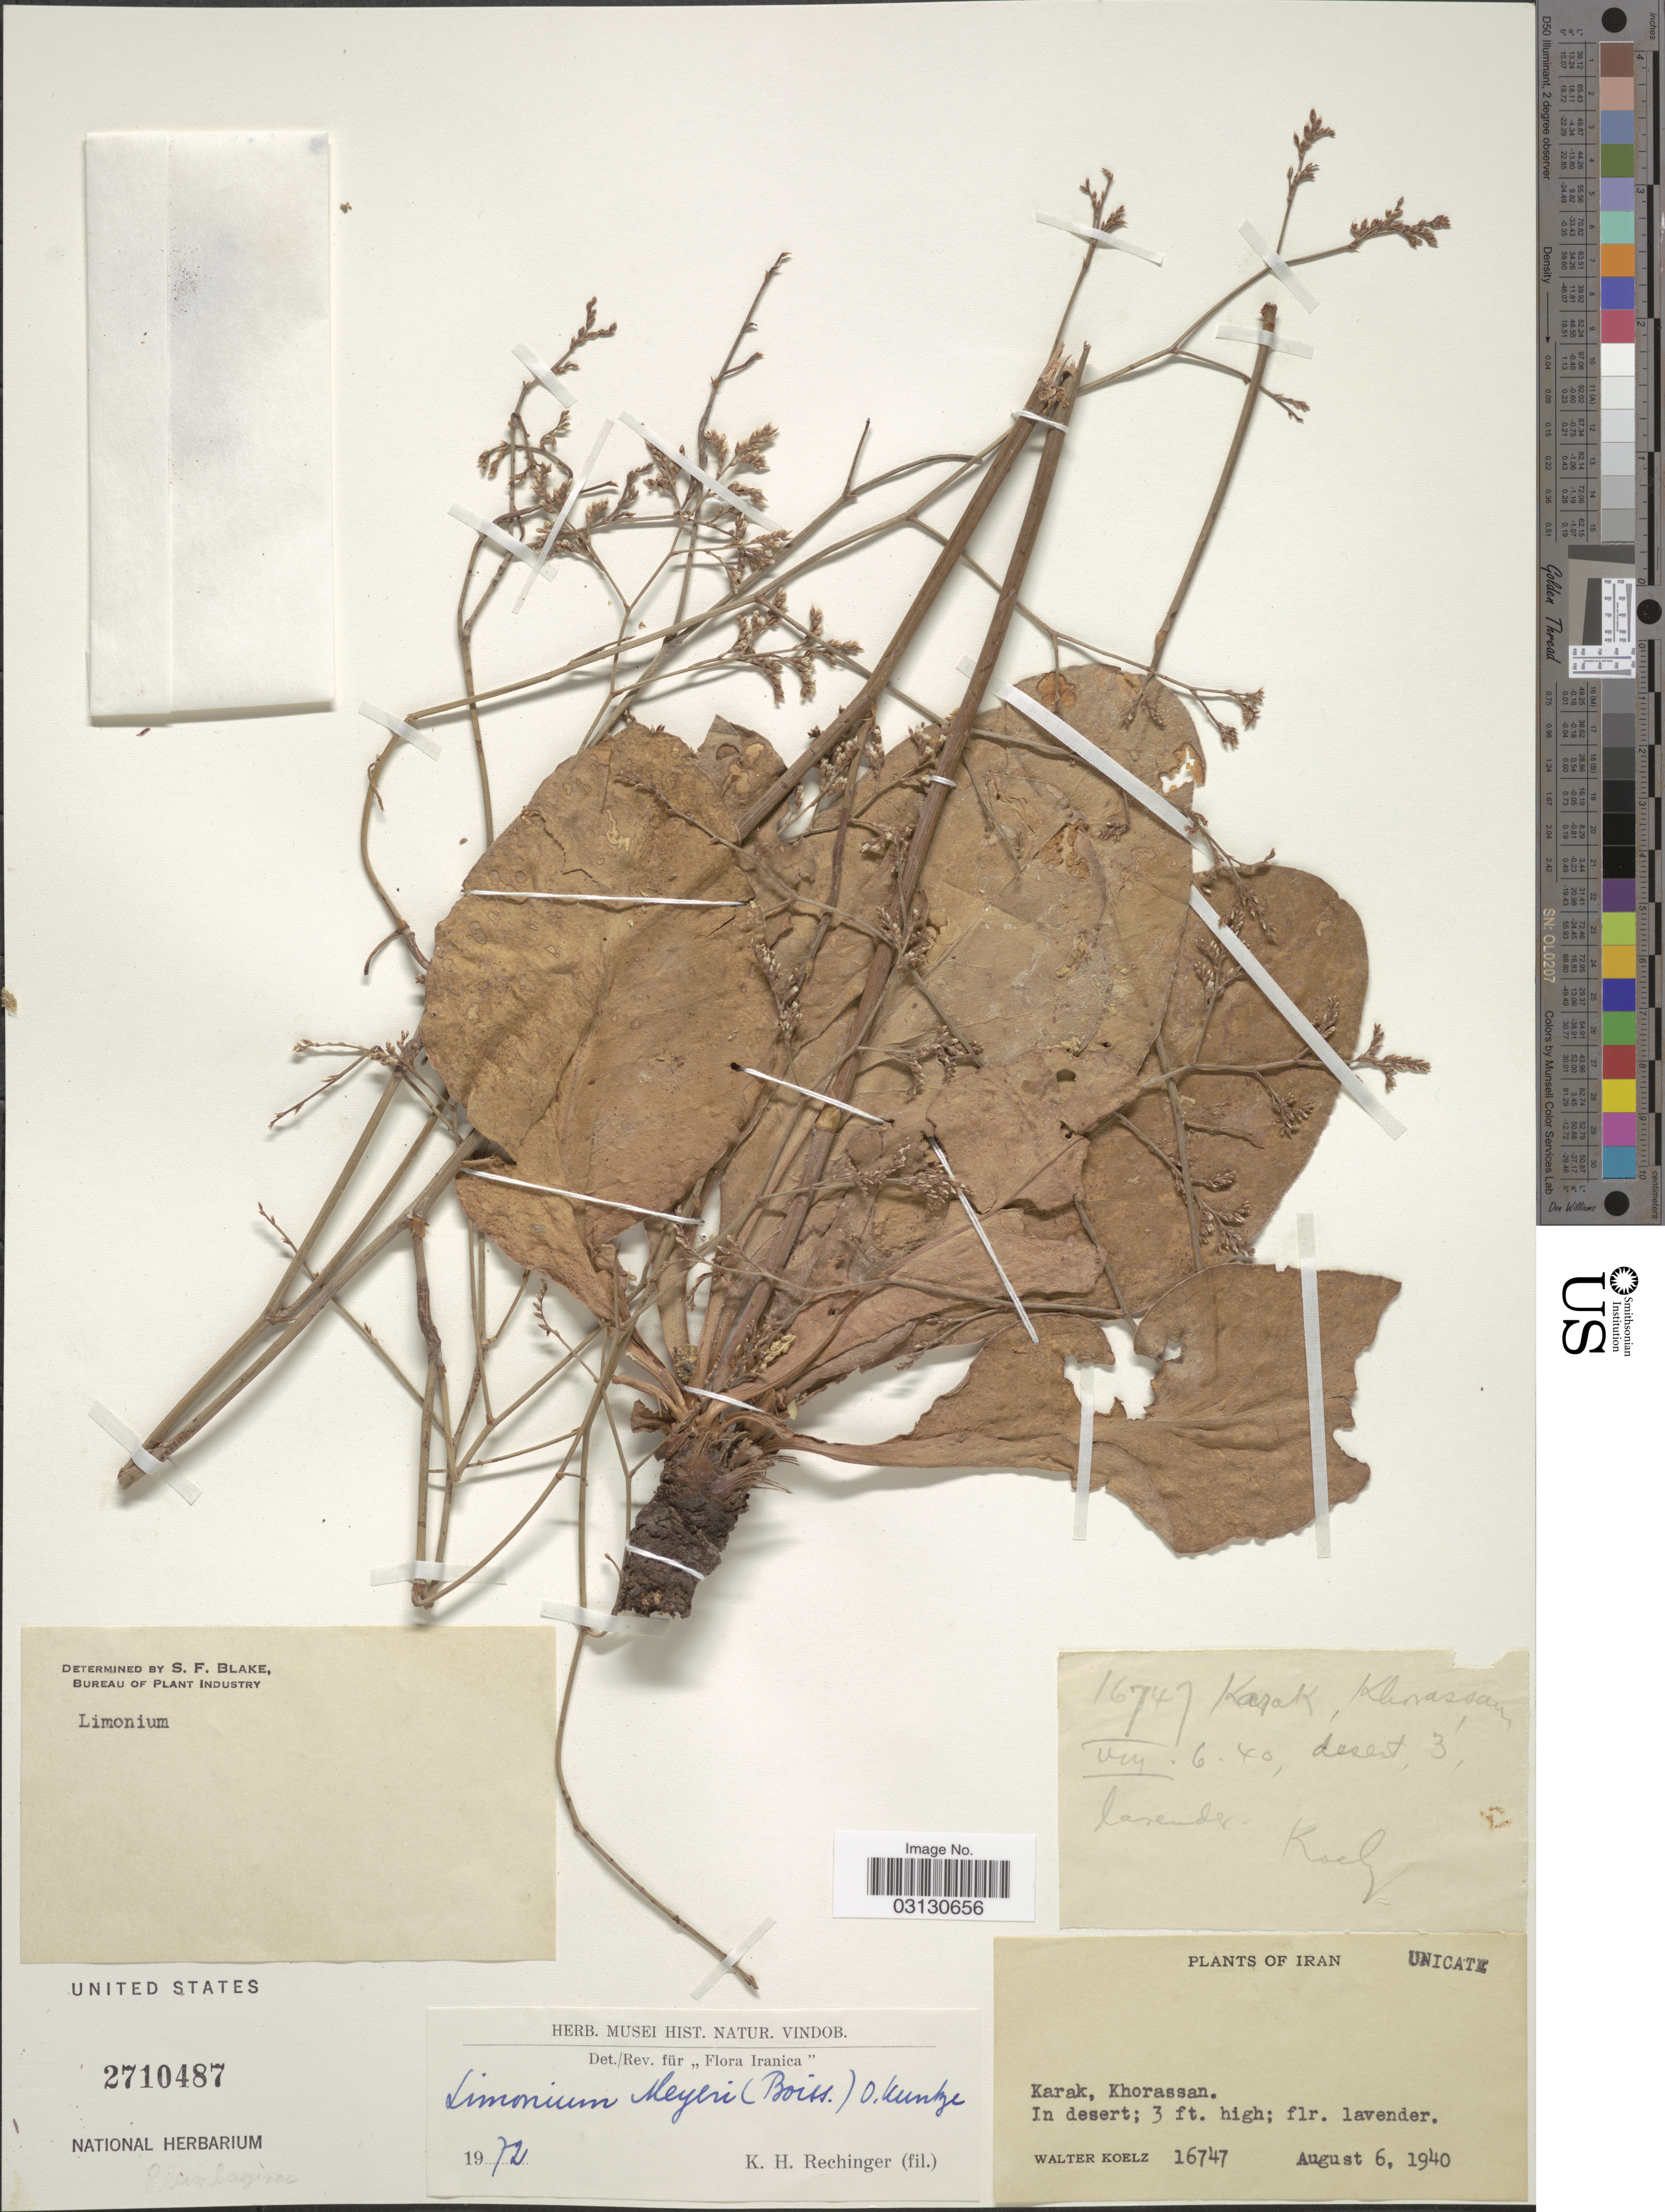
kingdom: Plantae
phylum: Tracheophyta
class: Magnoliopsida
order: Caryophyllales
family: Plumbaginaceae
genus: Limonium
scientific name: Limonium meyeri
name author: (Boiss.) Kuntze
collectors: W. N. Koelz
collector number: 16747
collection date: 1940-08-06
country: Iran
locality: Karak, Khorassan.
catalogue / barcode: US 2710487